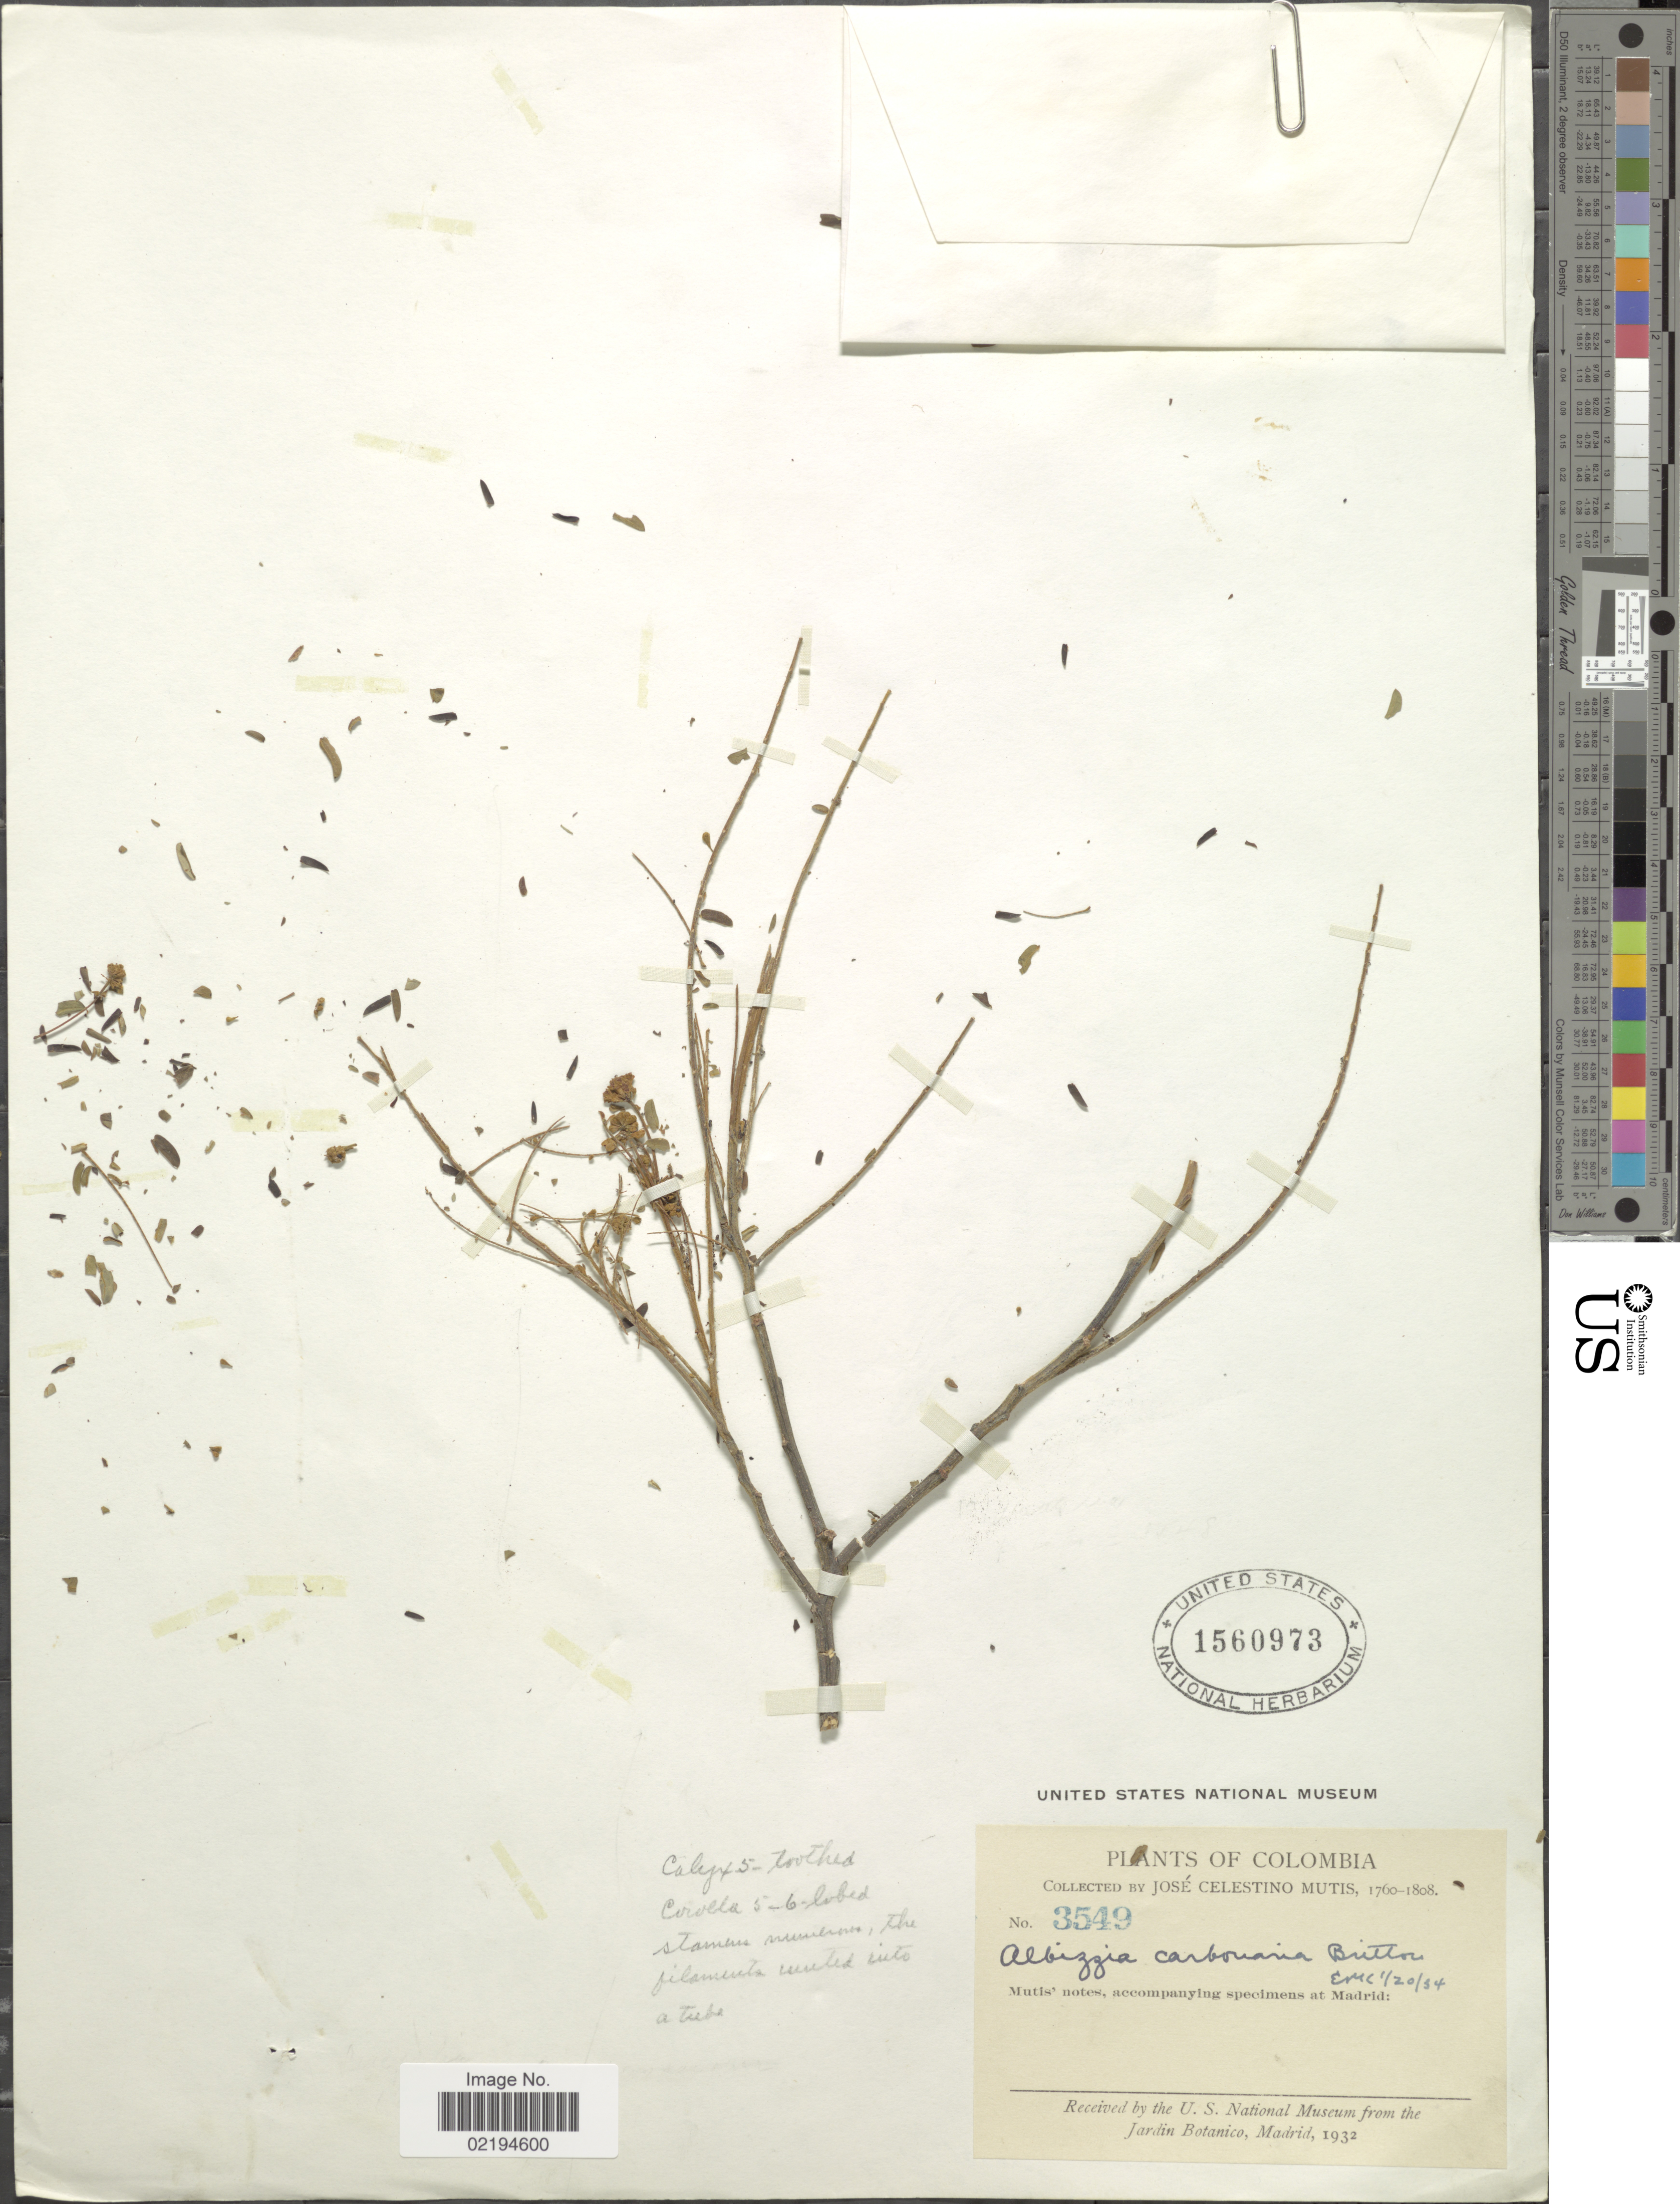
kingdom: Plantae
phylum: Tracheophyta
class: Magnoliopsida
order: Fabales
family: Fabaceae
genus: Pseudosamanea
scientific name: Pseudosamanea carbonaria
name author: (Britton) Koenen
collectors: J. C. B. Mutis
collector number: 3549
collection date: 1760/1808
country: Colombia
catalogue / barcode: US 1560973